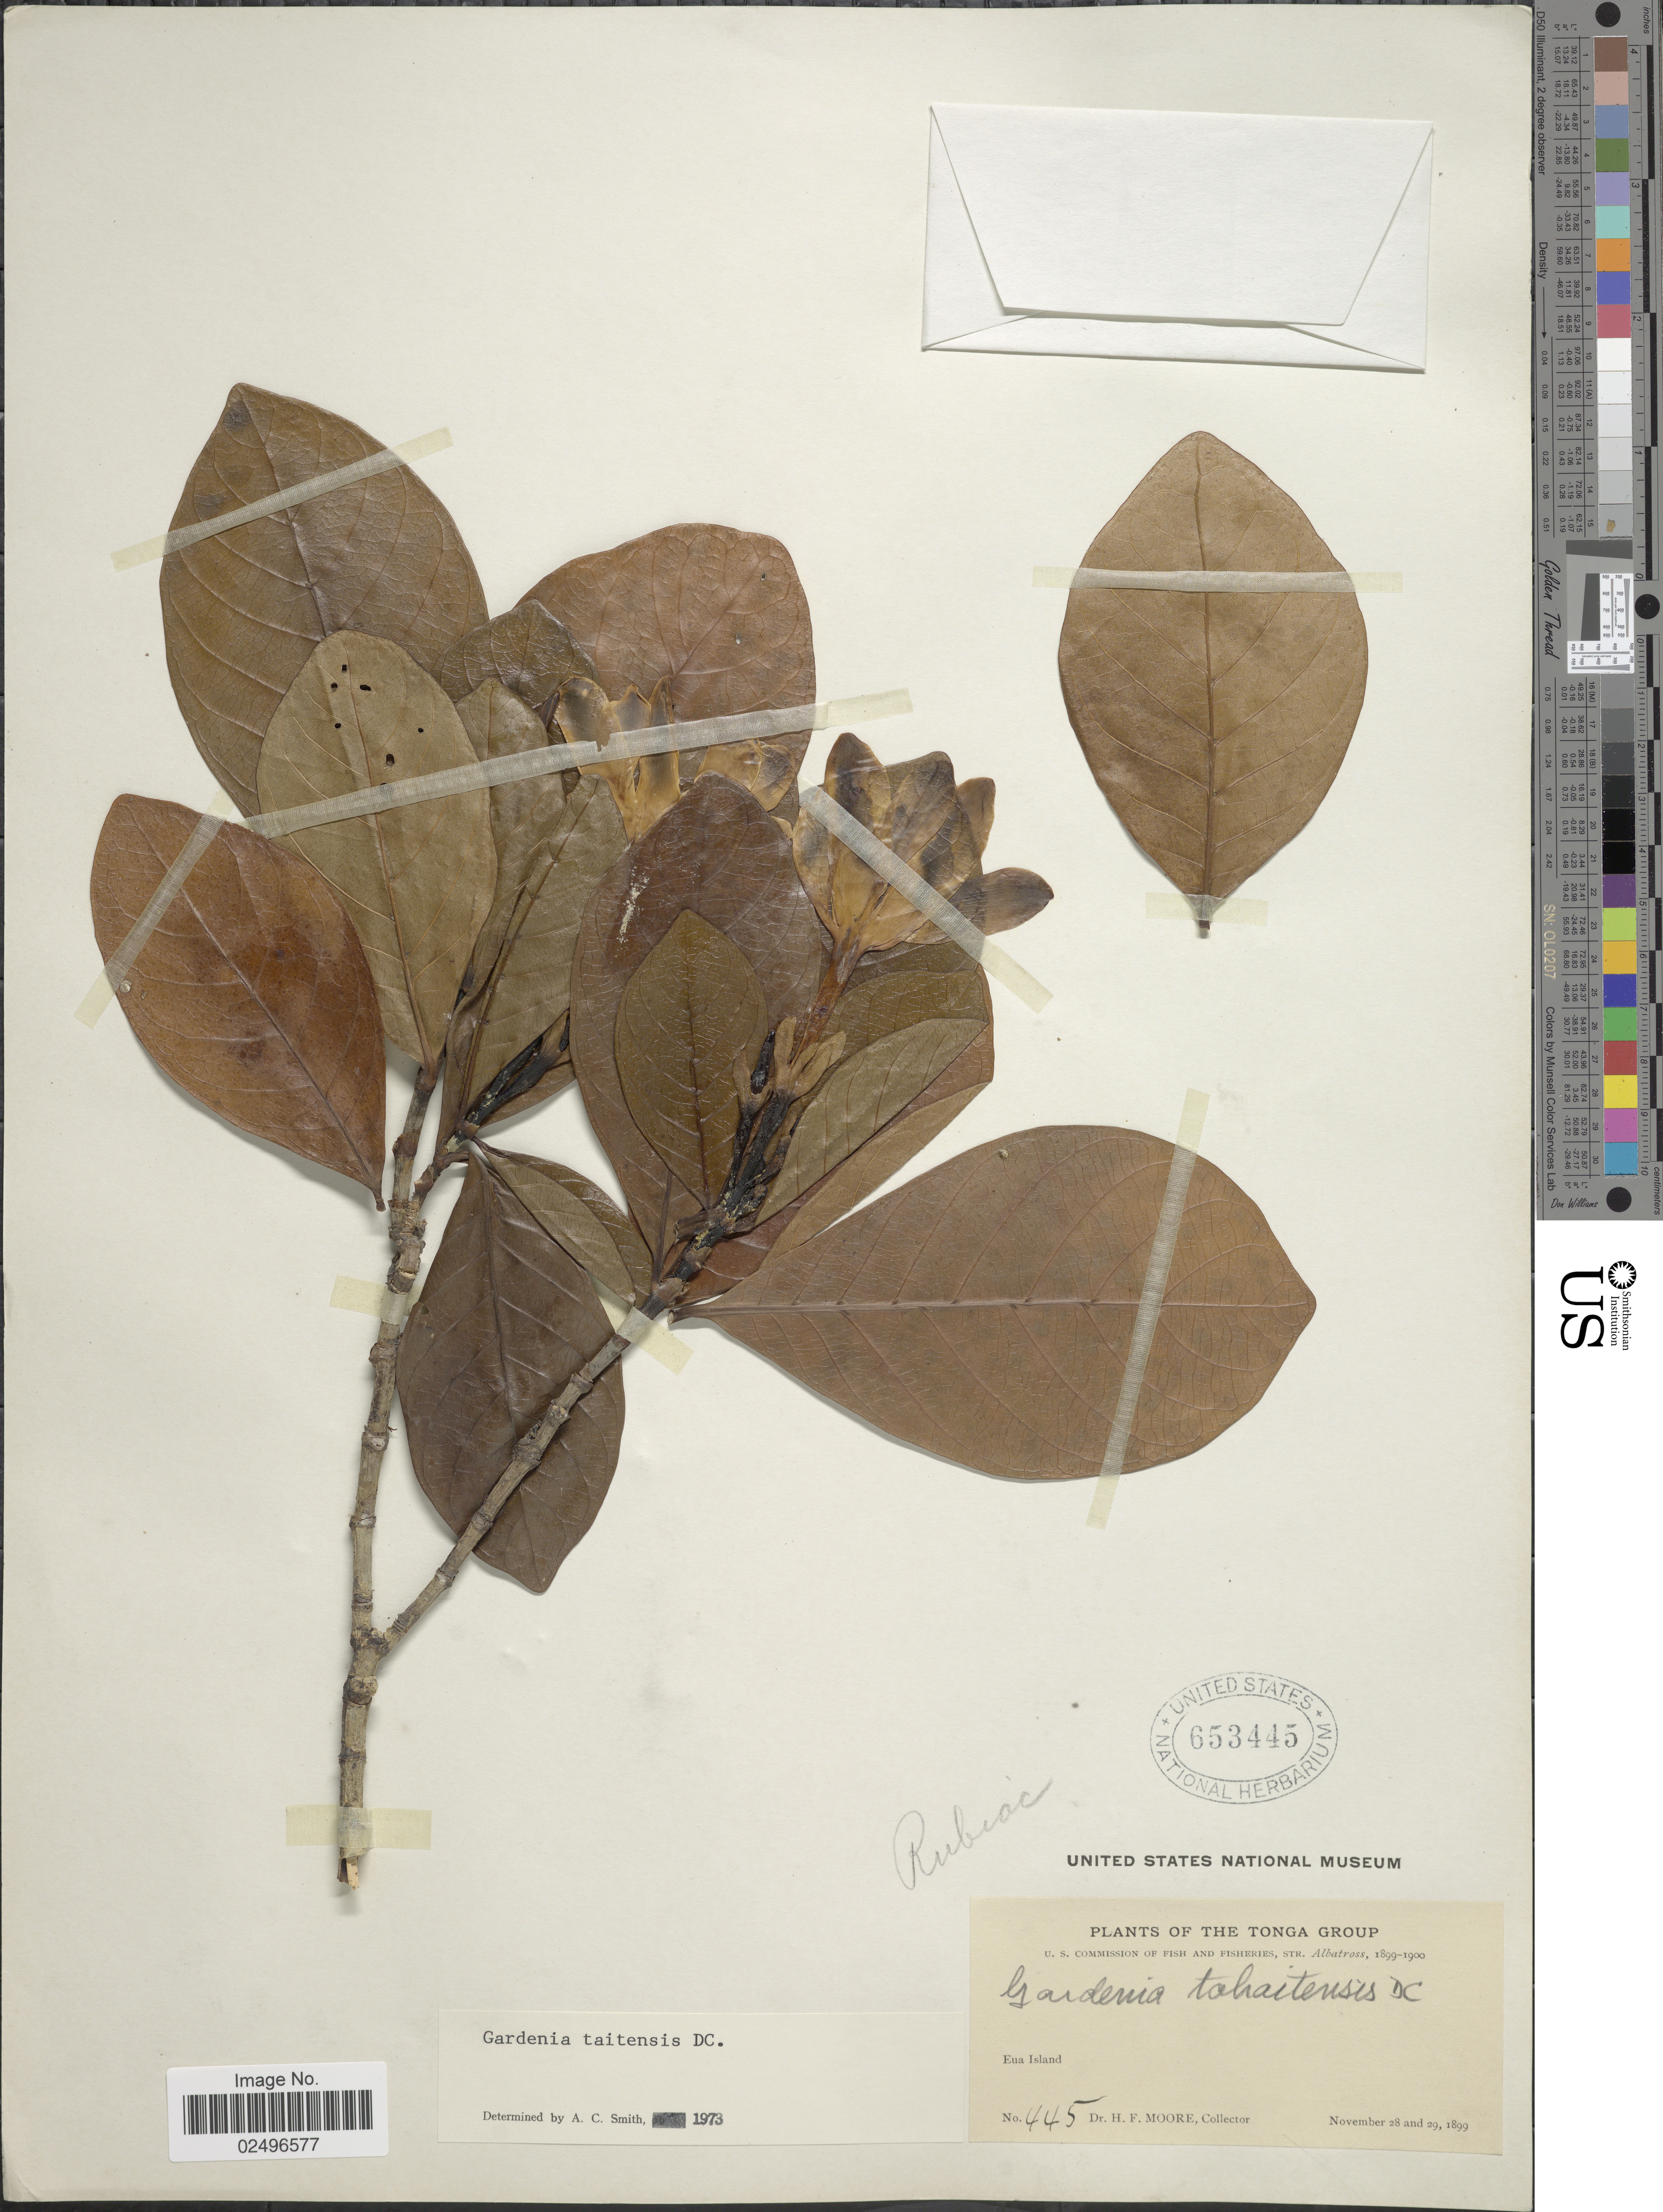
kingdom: Plantae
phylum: Tracheophyta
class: Magnoliopsida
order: Gentianales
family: Rubiaceae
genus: Gardenia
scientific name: Gardenia taitensis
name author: DC.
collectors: H. F. Moore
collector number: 445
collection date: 1899-11-28/1899-11-29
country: Tonga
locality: Eua Island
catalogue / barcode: US 653445